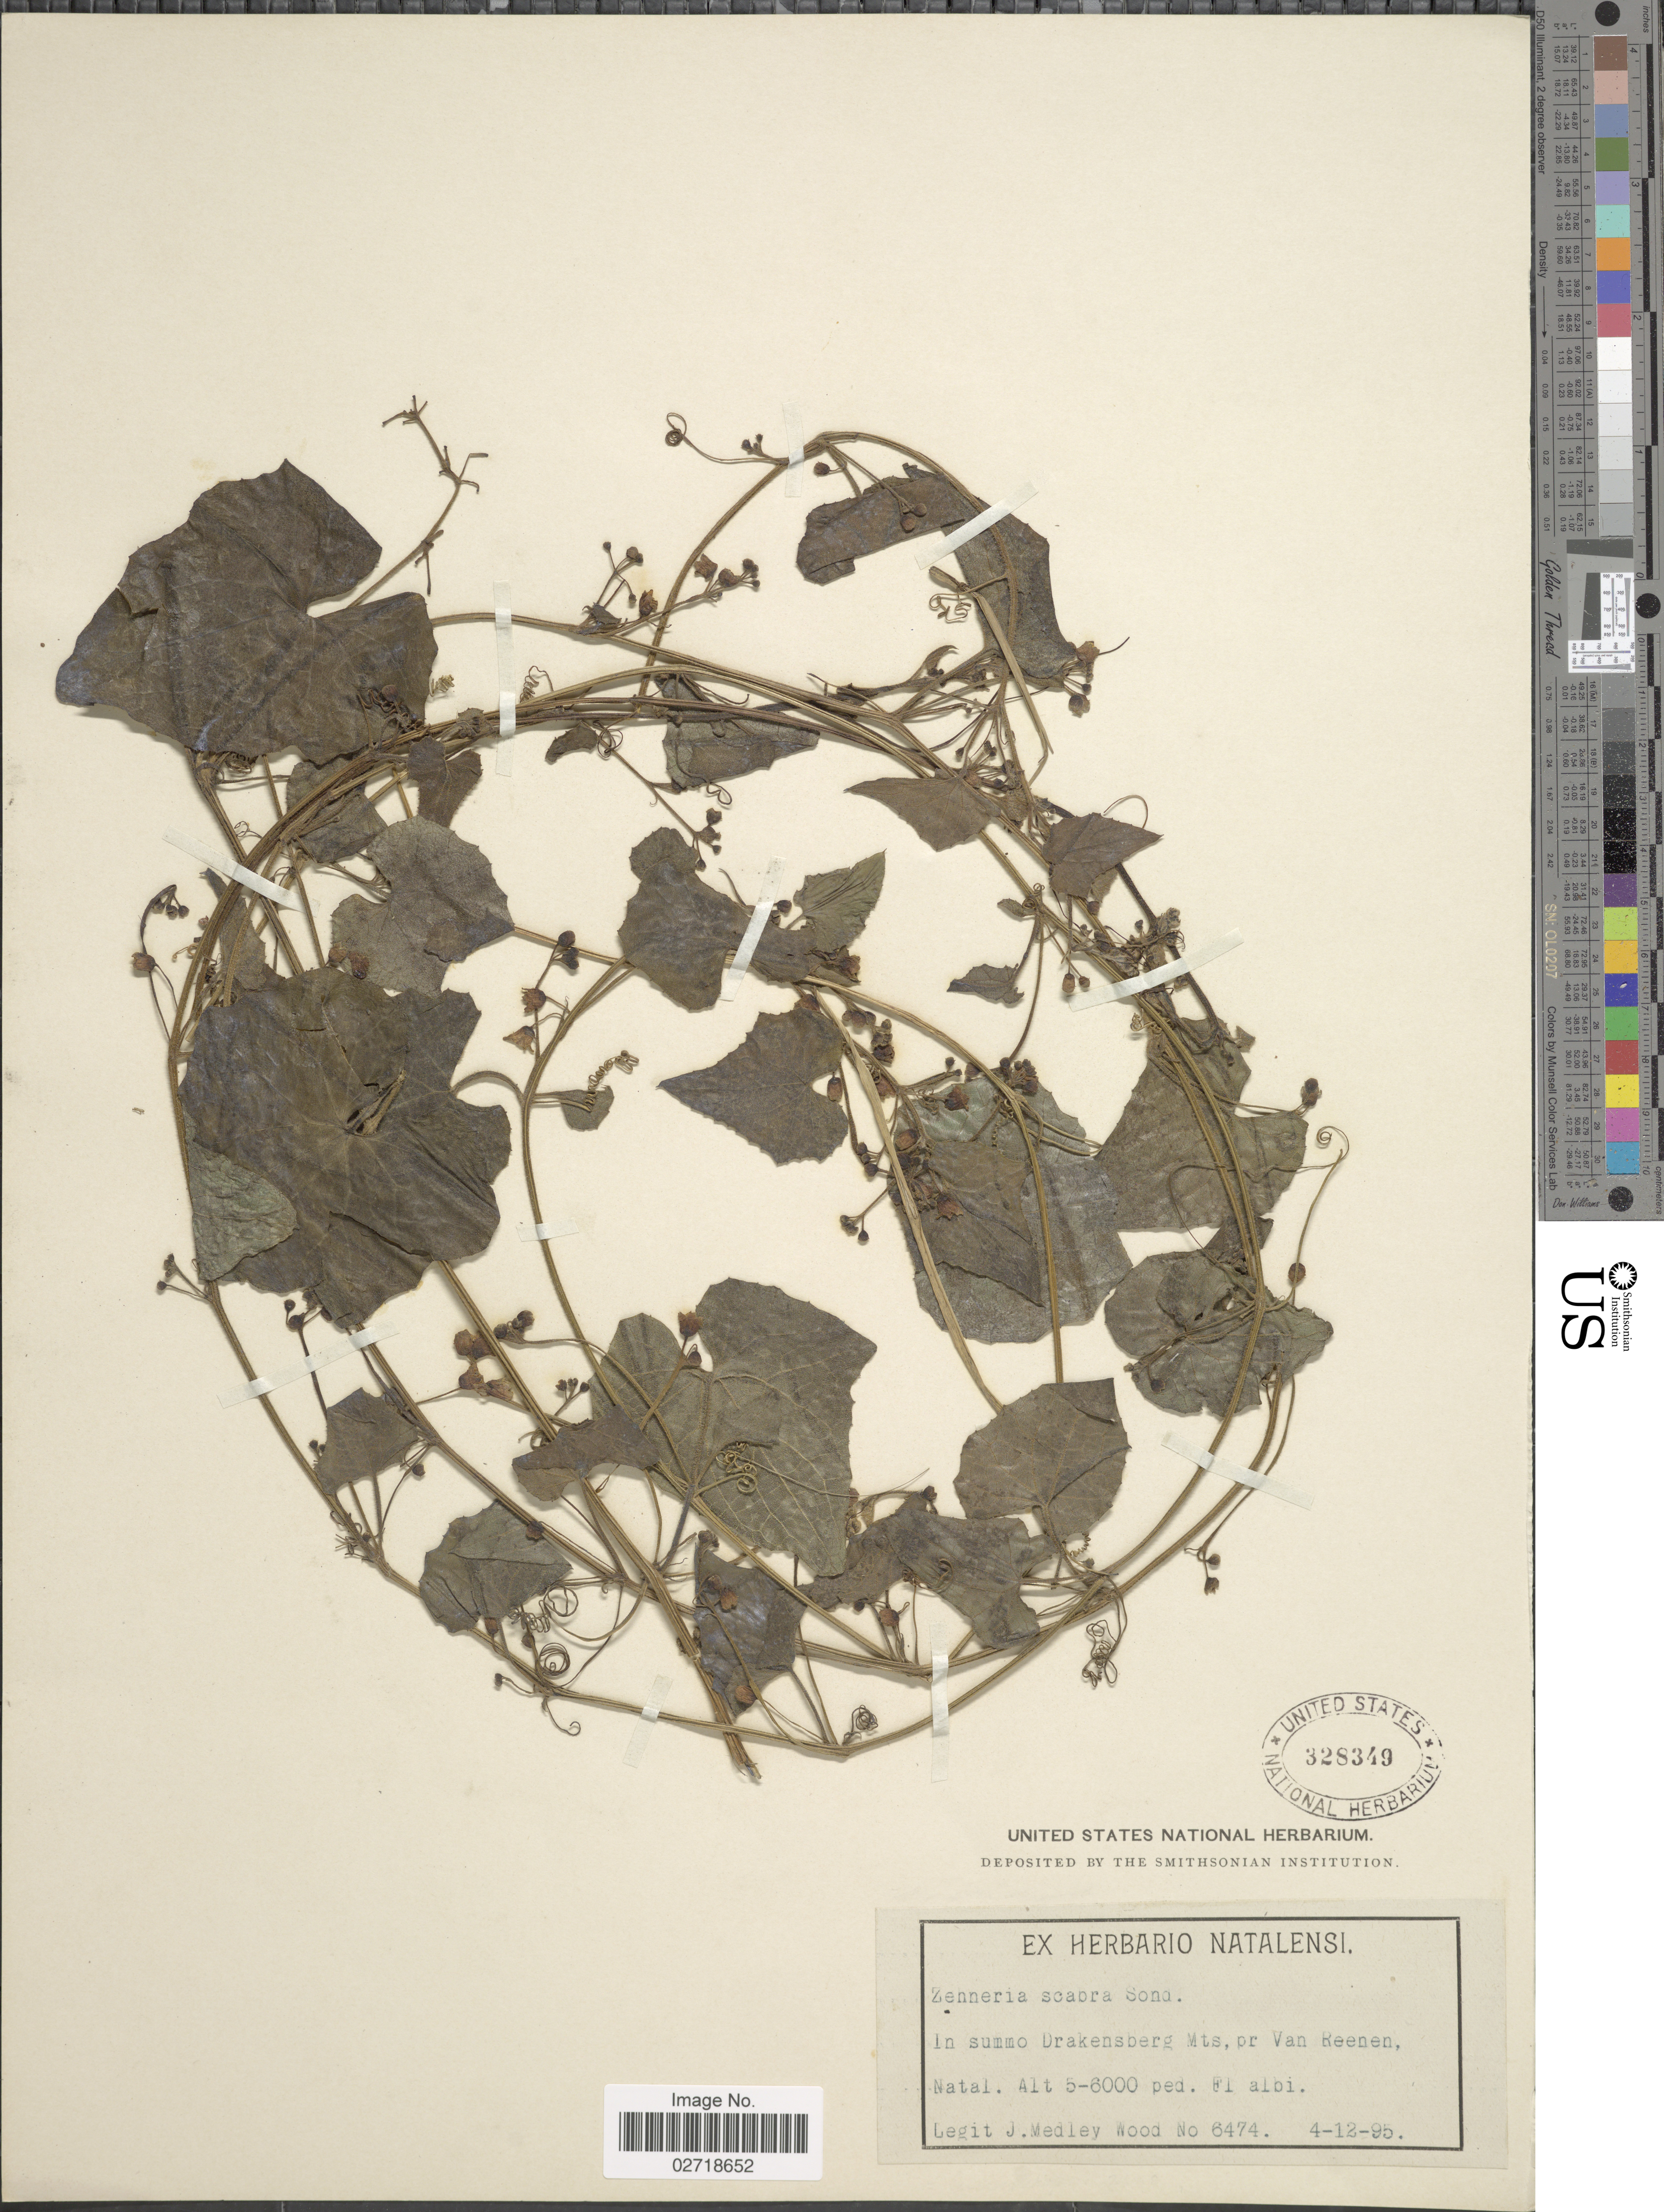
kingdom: Plantae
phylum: Tracheophyta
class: Magnoliopsida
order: Cucurbitales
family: Cucurbitaceae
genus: Zehneria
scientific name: Zehneria scabra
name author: (L. f.) Sond.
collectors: J. Medley Wood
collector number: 6474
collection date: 1895-12-04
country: South Africa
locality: In summo Drakensberg Mts., pr Van Reenen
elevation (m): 1524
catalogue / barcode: US 328349